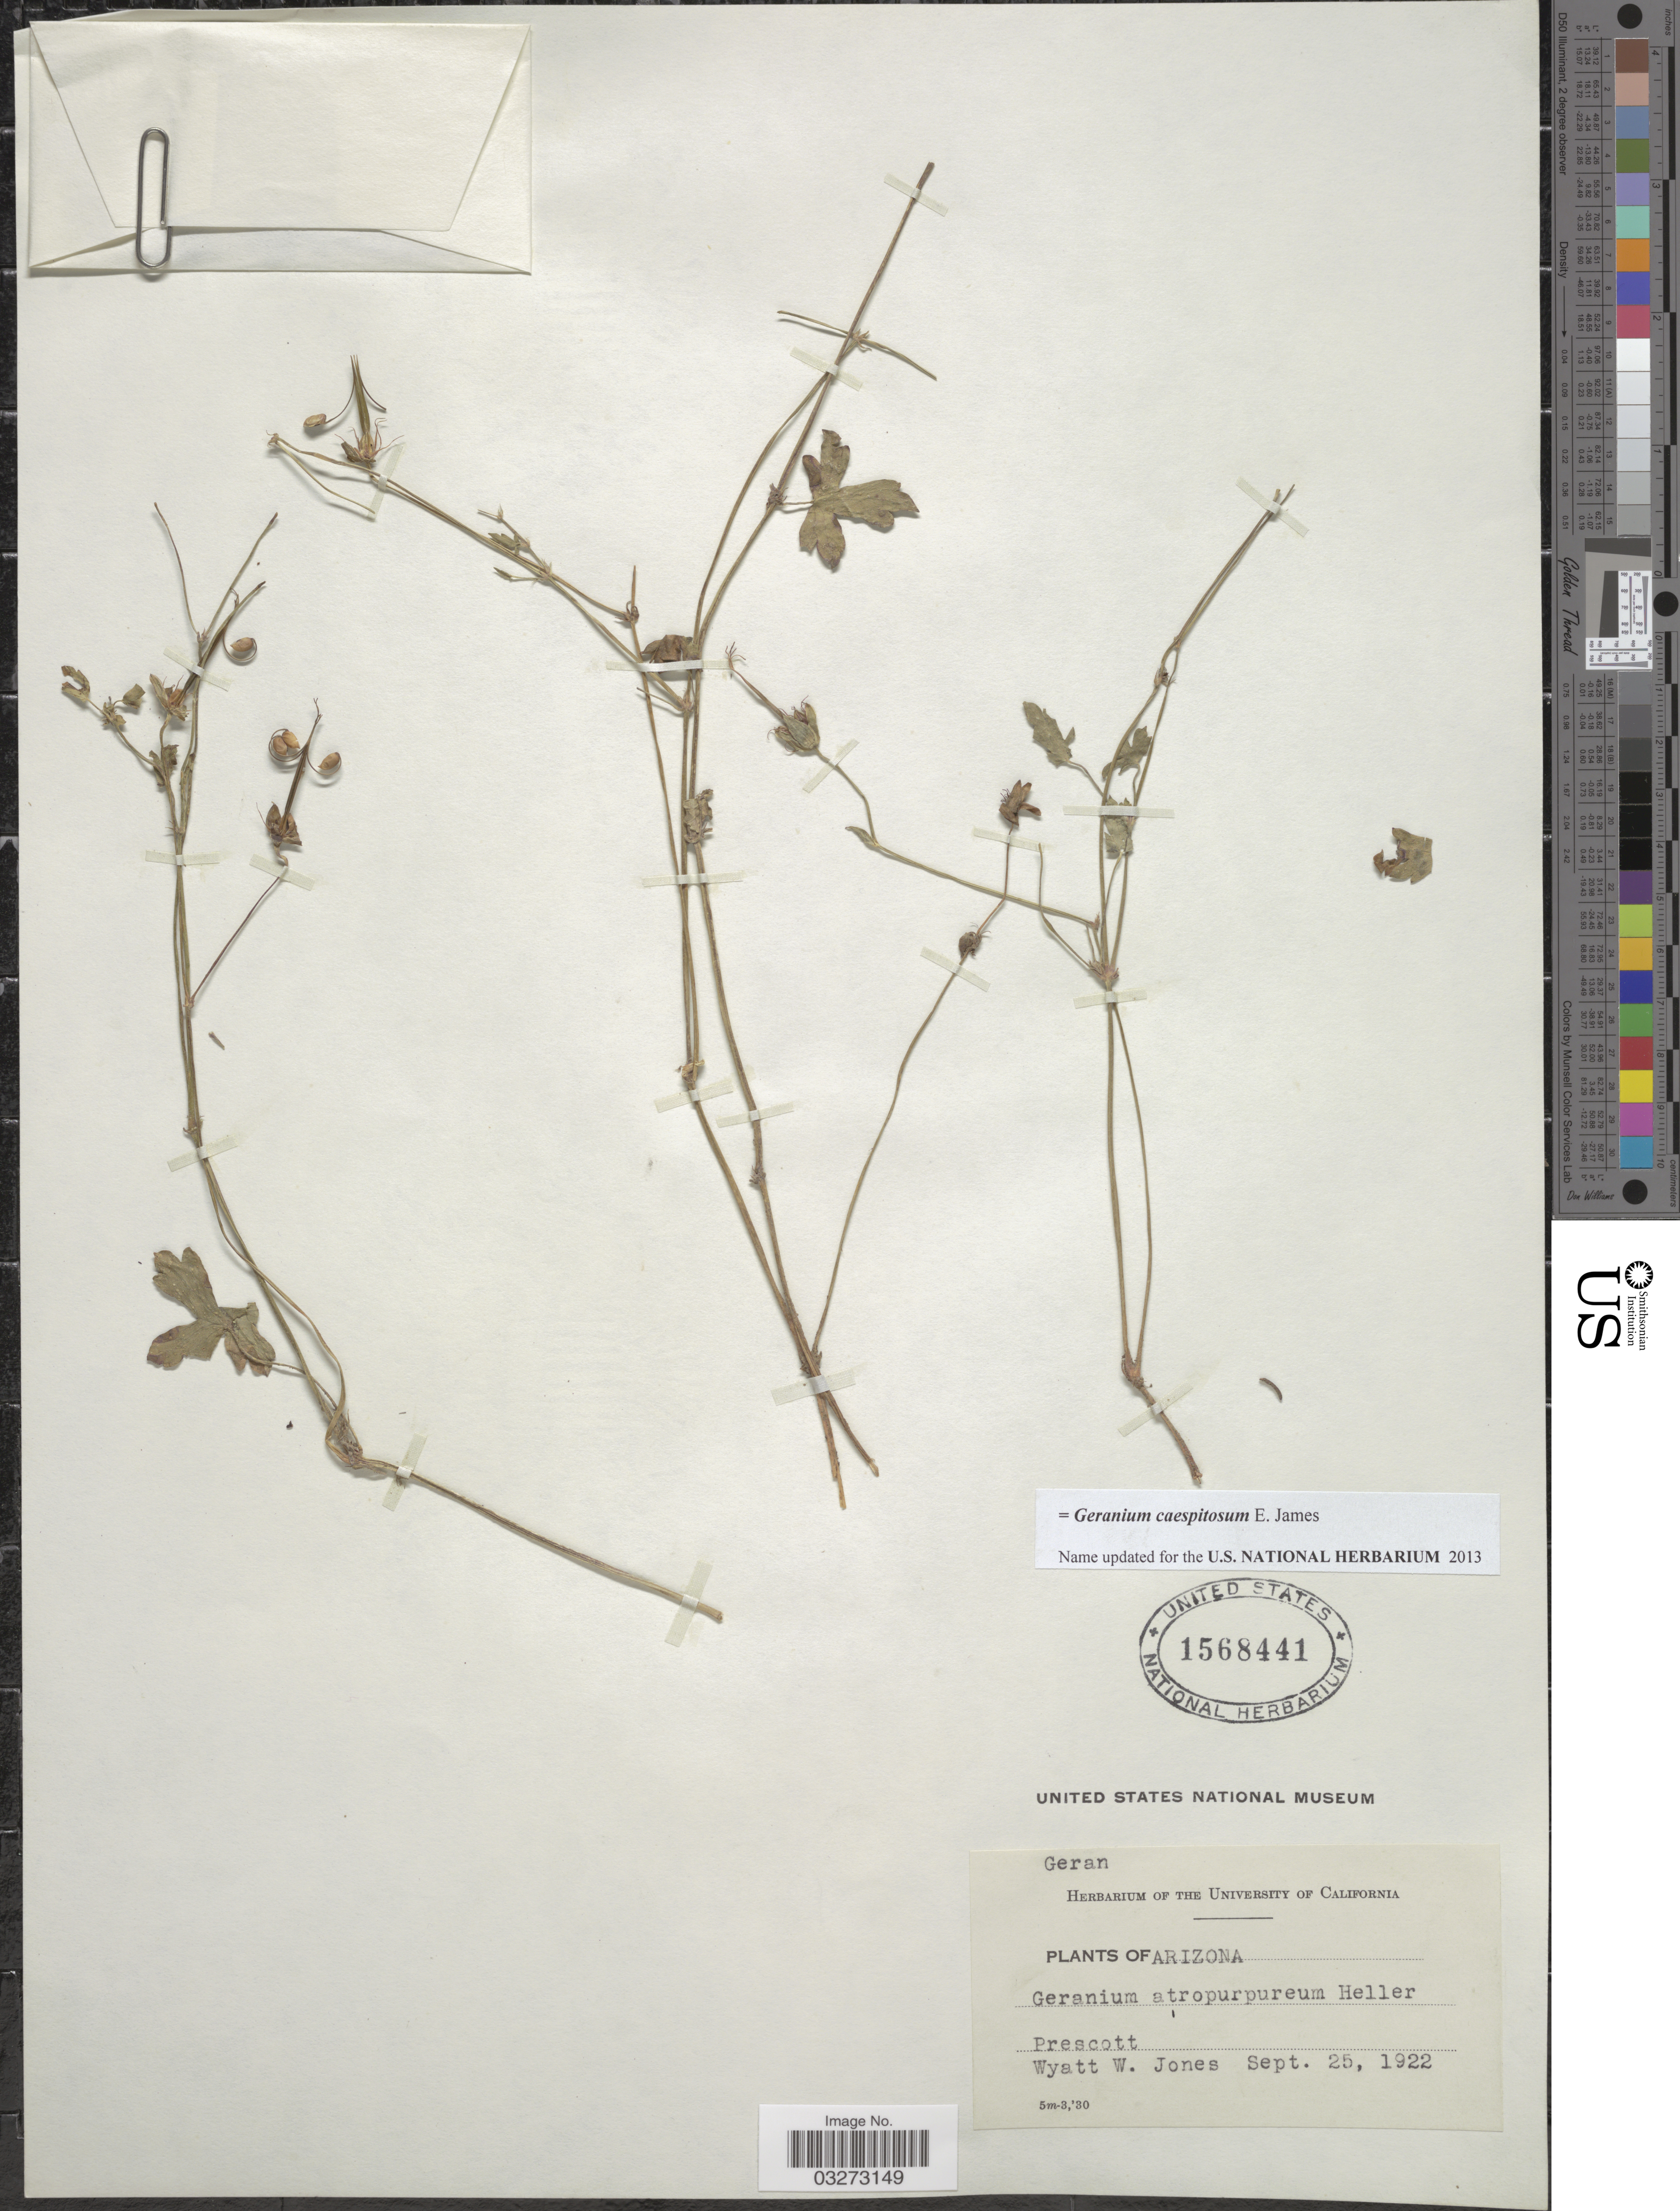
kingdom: Plantae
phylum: Tracheophyta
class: Magnoliopsida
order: Geraniales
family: Geraniaceae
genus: Geranium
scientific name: Geranium caespitosum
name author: E. James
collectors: W. W. Jones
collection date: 1922-09-25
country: United States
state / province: Arizona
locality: Prescott.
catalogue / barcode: US 1568441